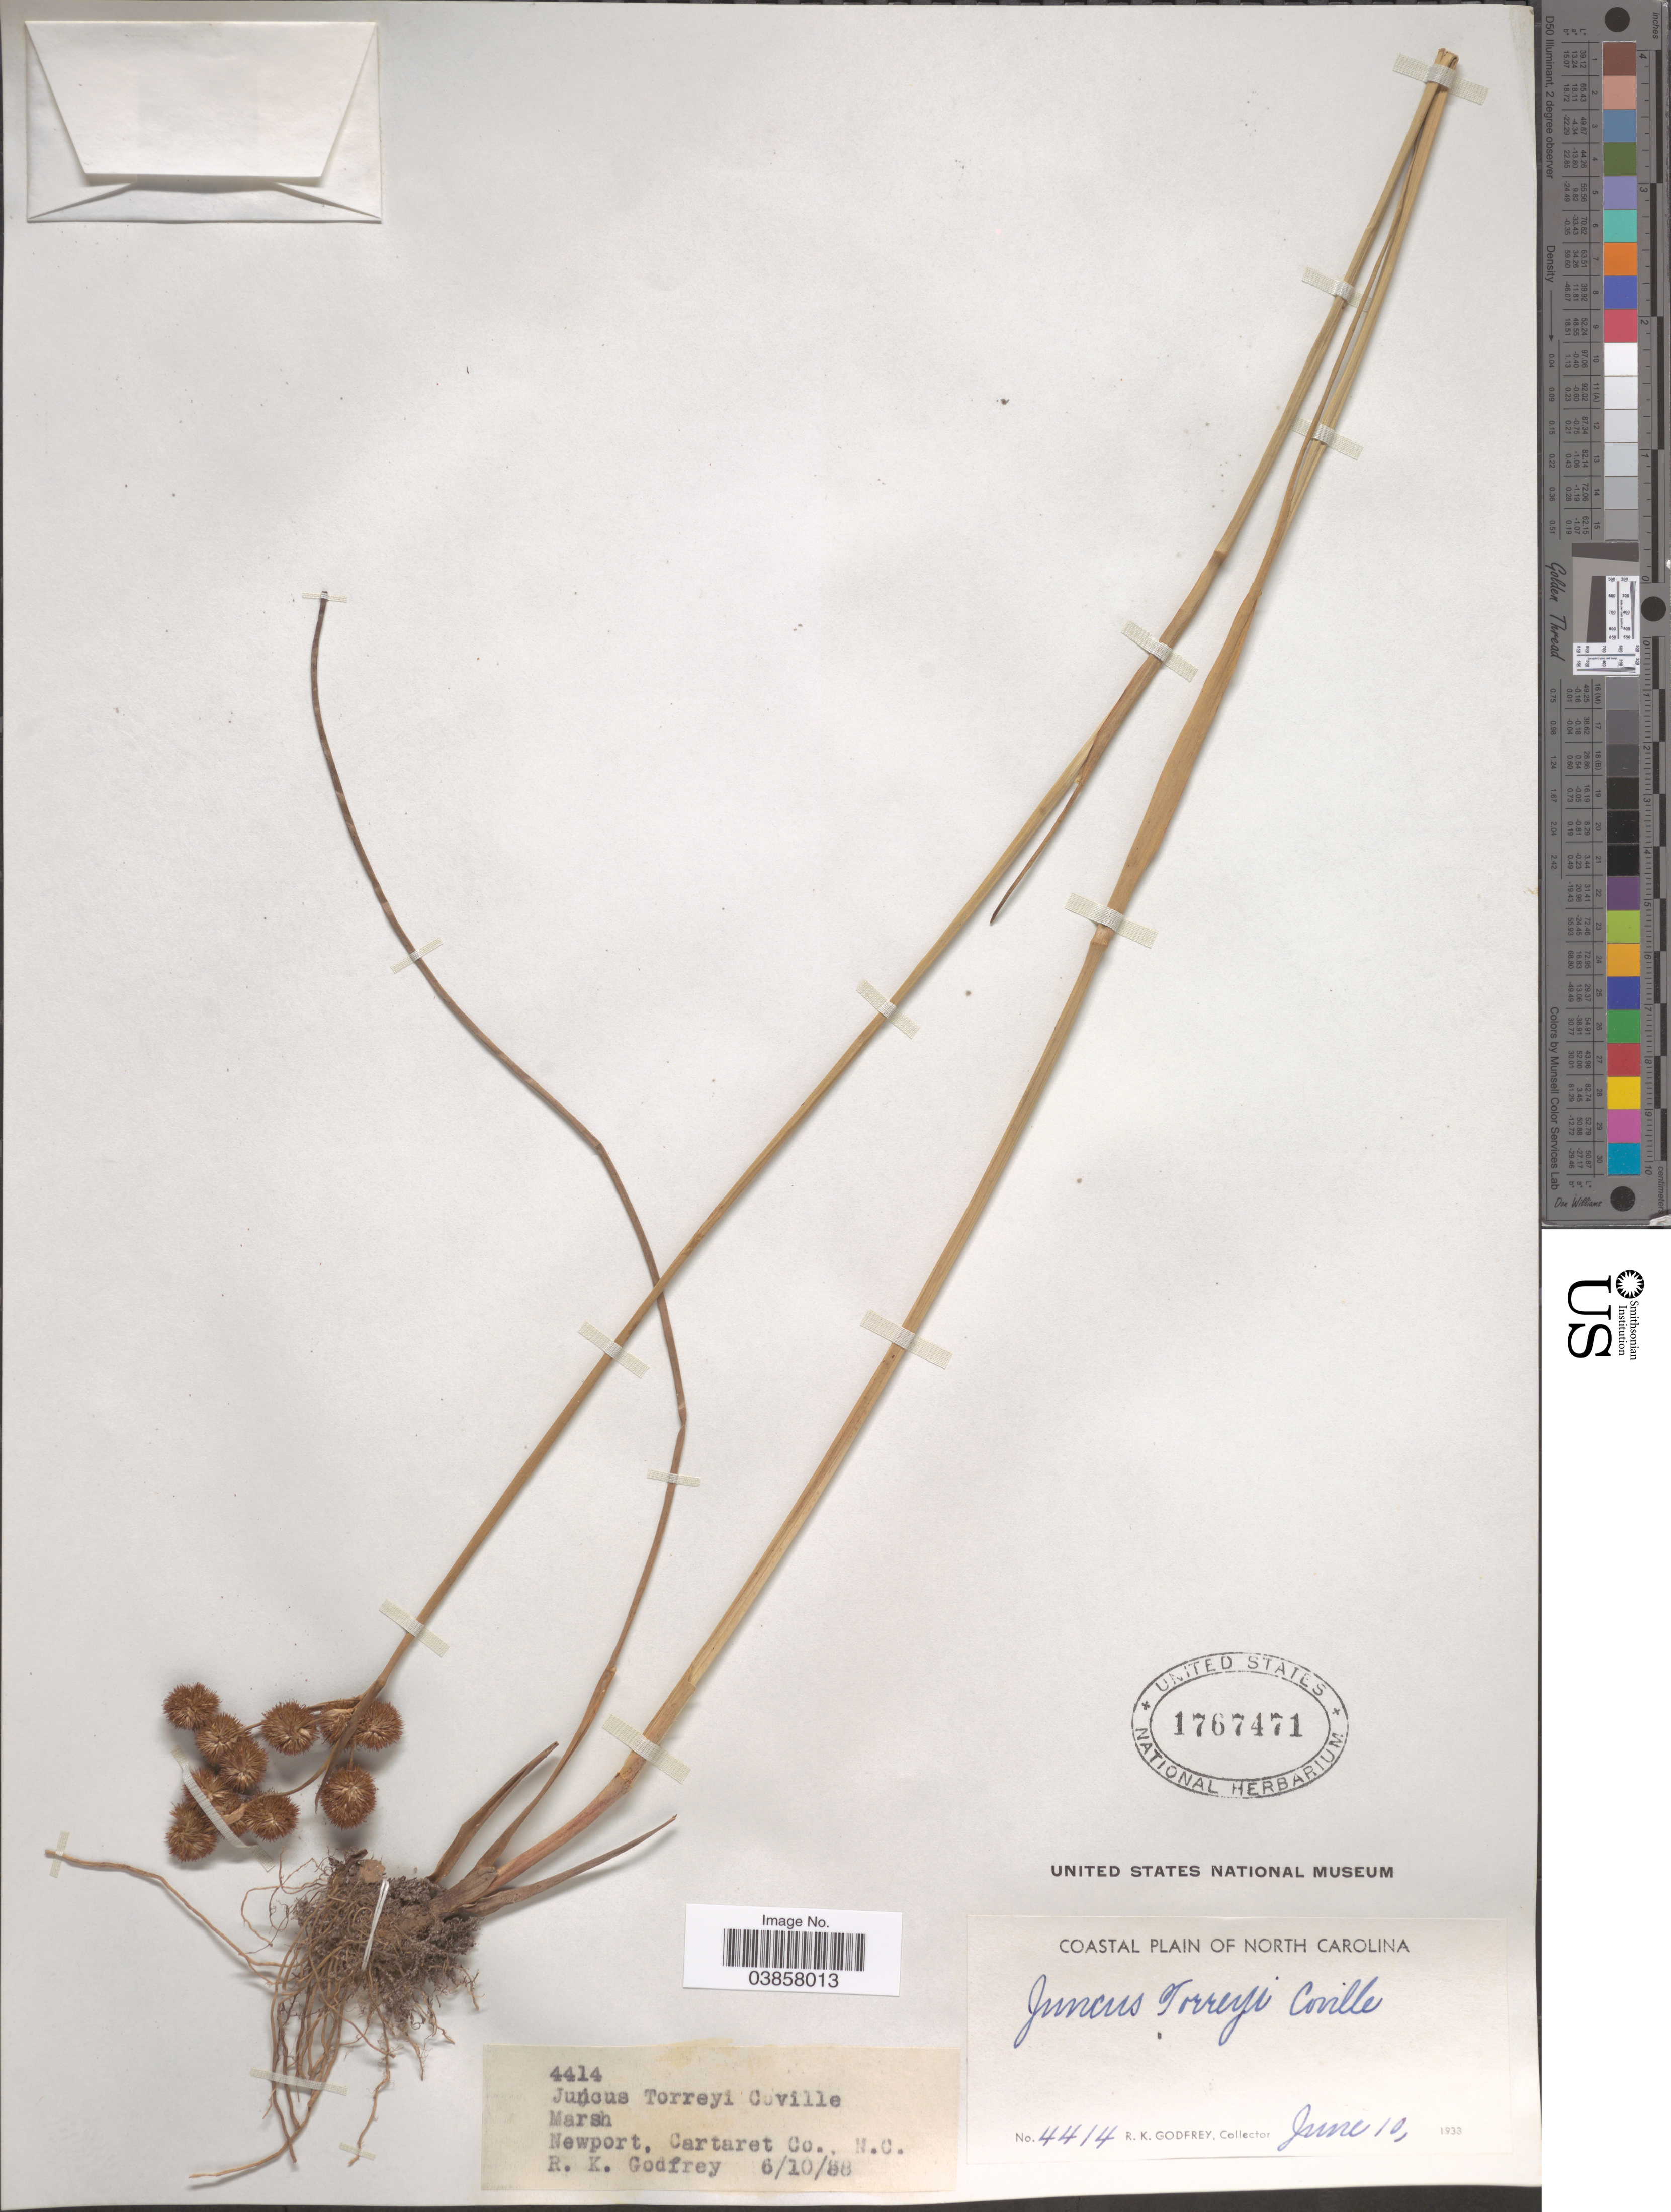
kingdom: Plantae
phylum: Tracheophyta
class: Liliopsida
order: Poales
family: Juncaceae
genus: Juncus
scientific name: Juncus torreyi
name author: Coville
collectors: R. K. Godfrey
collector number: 4414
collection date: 1933-06-10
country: United States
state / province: North Carolina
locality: Coastal Plain of North Carolina. Newport, Cartaret Co.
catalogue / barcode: US 1767471